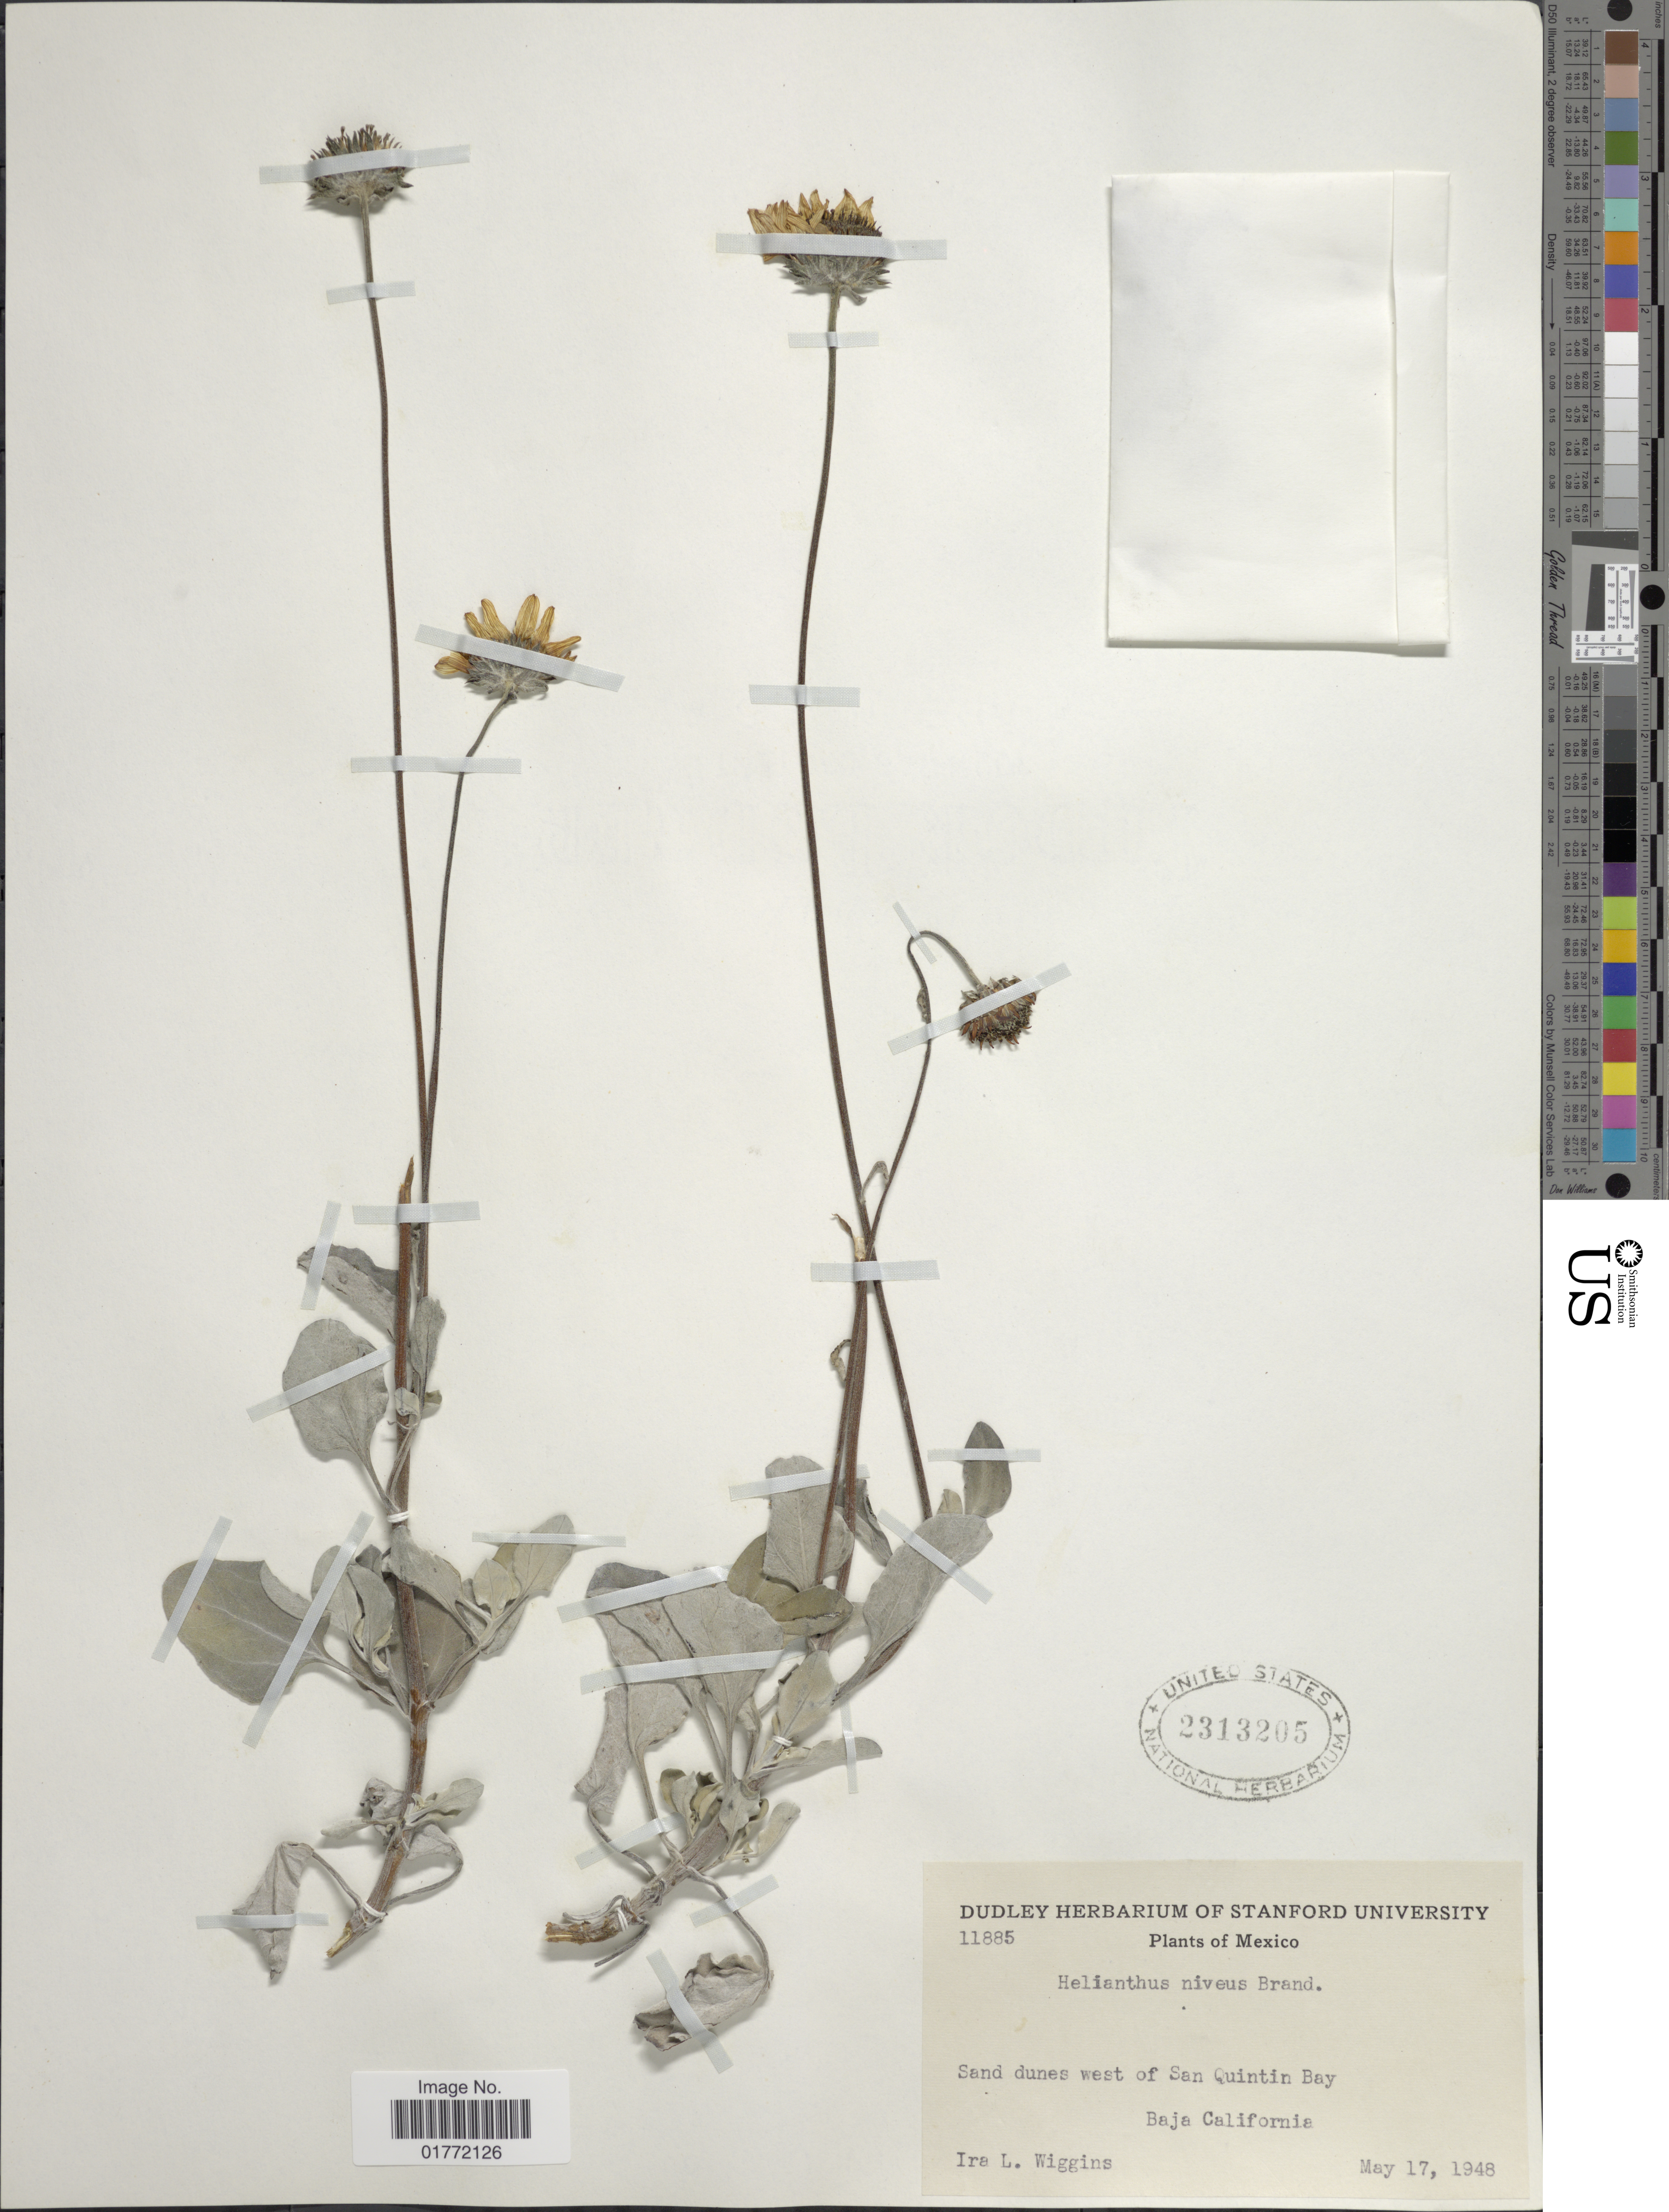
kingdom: Plantae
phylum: Tracheophyta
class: Magnoliopsida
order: Asterales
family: Asteraceae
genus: Helianthus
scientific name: Helianthus niveus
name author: (Benth.) Brandegee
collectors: I. L. Wiggins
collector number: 11885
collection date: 1948-05-17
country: Mexico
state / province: Baja California Sur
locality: San dunes west of San Quintin Bay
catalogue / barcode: US 2313205